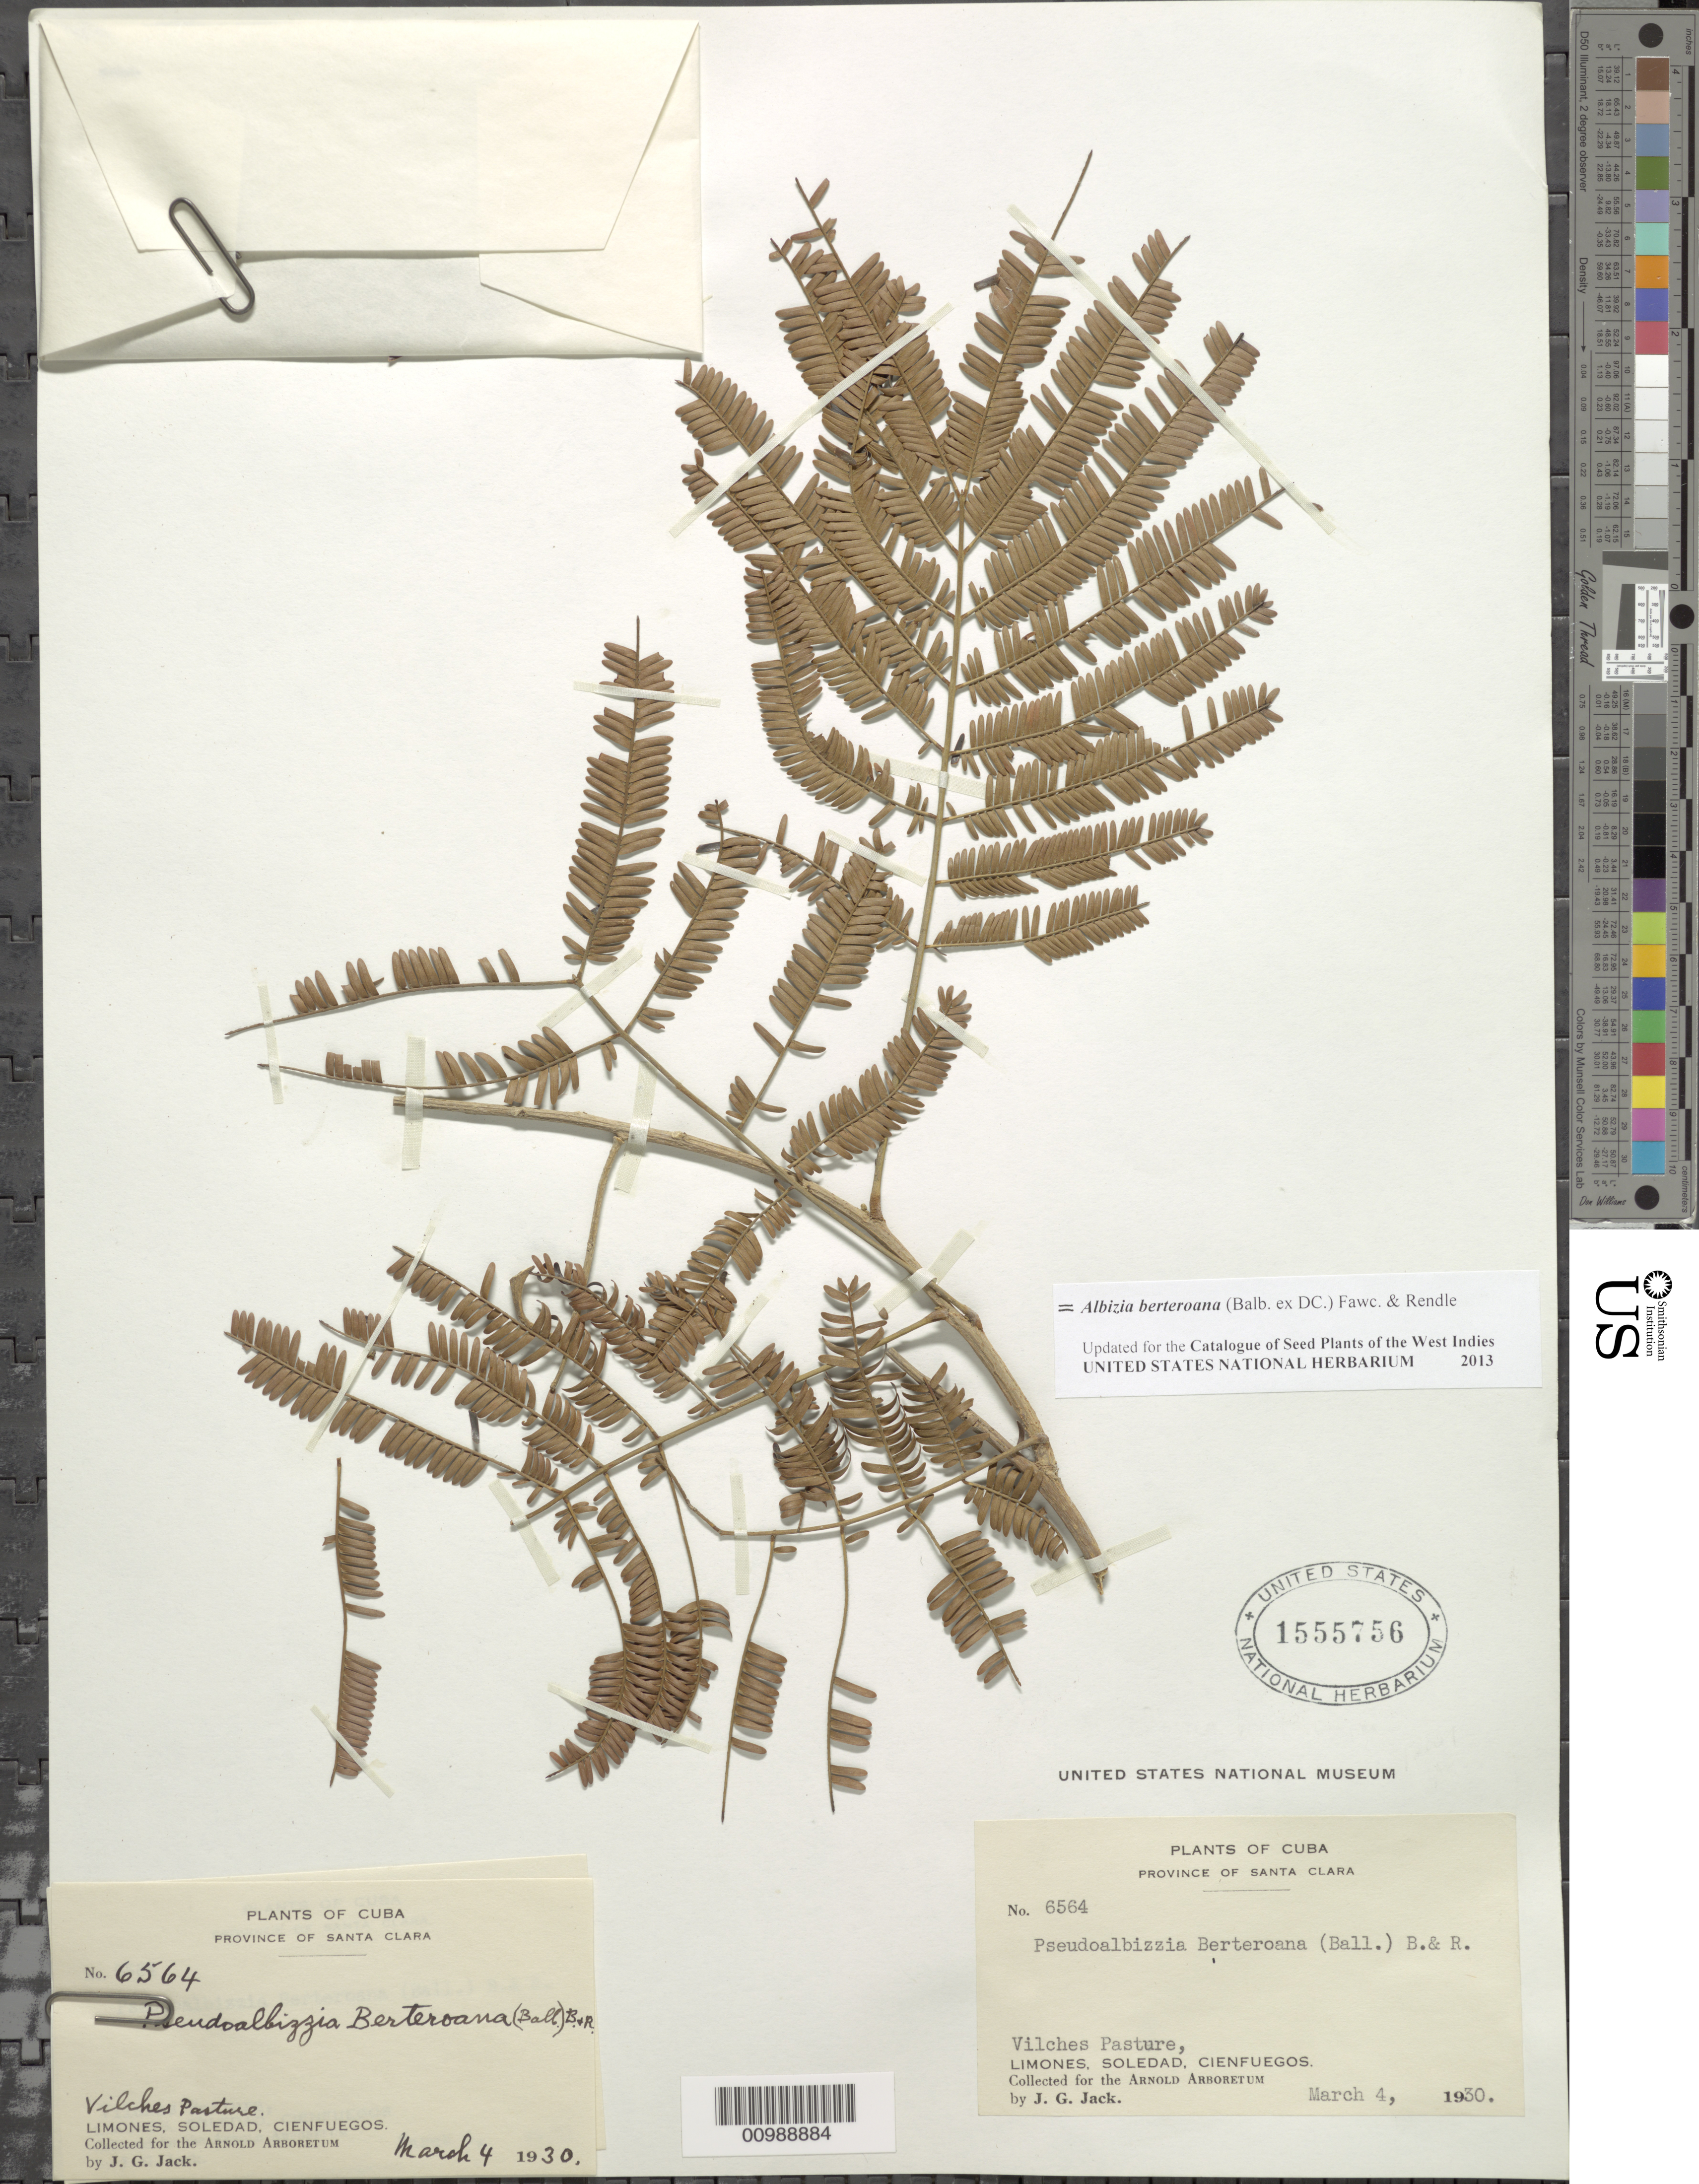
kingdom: Plantae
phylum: Tracheophyta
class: Magnoliopsida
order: Fabales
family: Fabaceae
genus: Pseudalbizzia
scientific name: Pseudalbizzia berteroana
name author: (Balb. ex DC.) Britton & Rose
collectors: J. G. Jack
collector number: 6564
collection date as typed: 04 Mar 1930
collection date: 1930-03-04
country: Cuba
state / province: Cienfuegos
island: Cuba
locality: Soledad; Limones, Vilches Pasture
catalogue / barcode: US 1555756